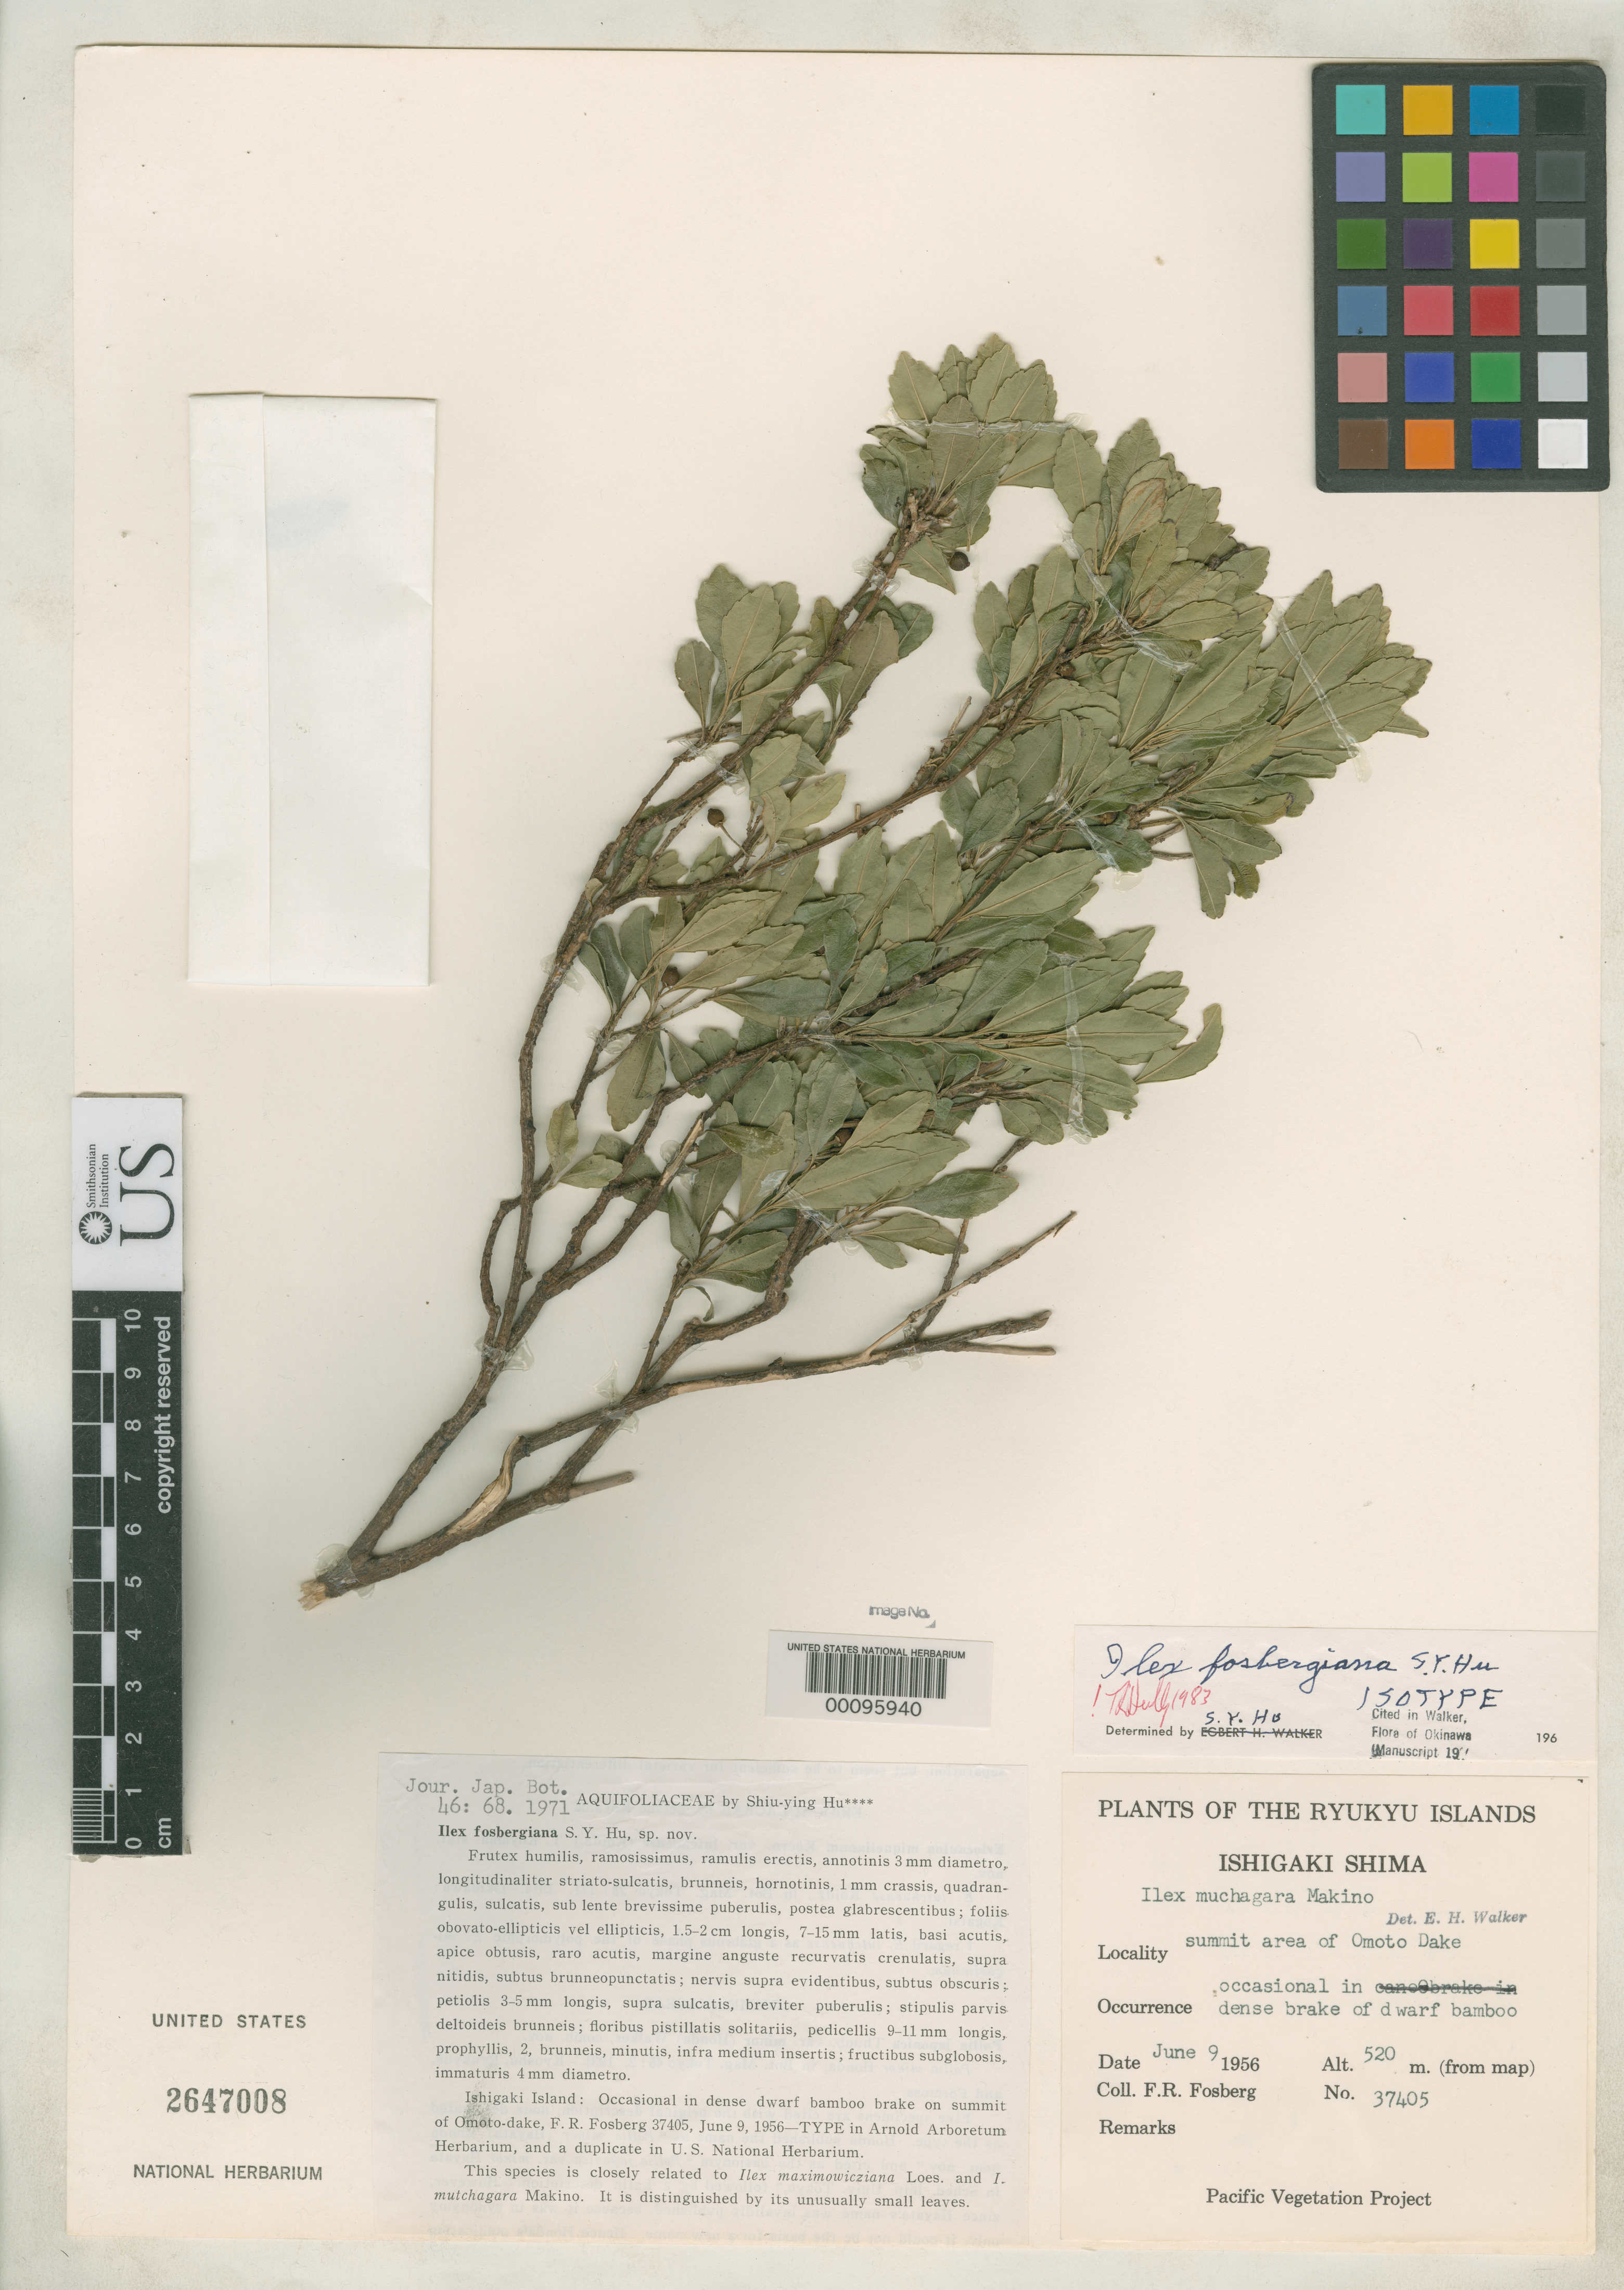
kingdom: Plantae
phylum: Tracheophyta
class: Magnoliopsida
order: Aquifoliales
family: Aquifoliaceae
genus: Ilex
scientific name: Ilex fosbergiana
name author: S.Y. Hu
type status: Isotype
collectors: F. R. Fosberg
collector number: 37405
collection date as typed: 09 Jun 1956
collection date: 1956-06-09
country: Japan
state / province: Okinawa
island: Ishigaki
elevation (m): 520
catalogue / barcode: US 2647008